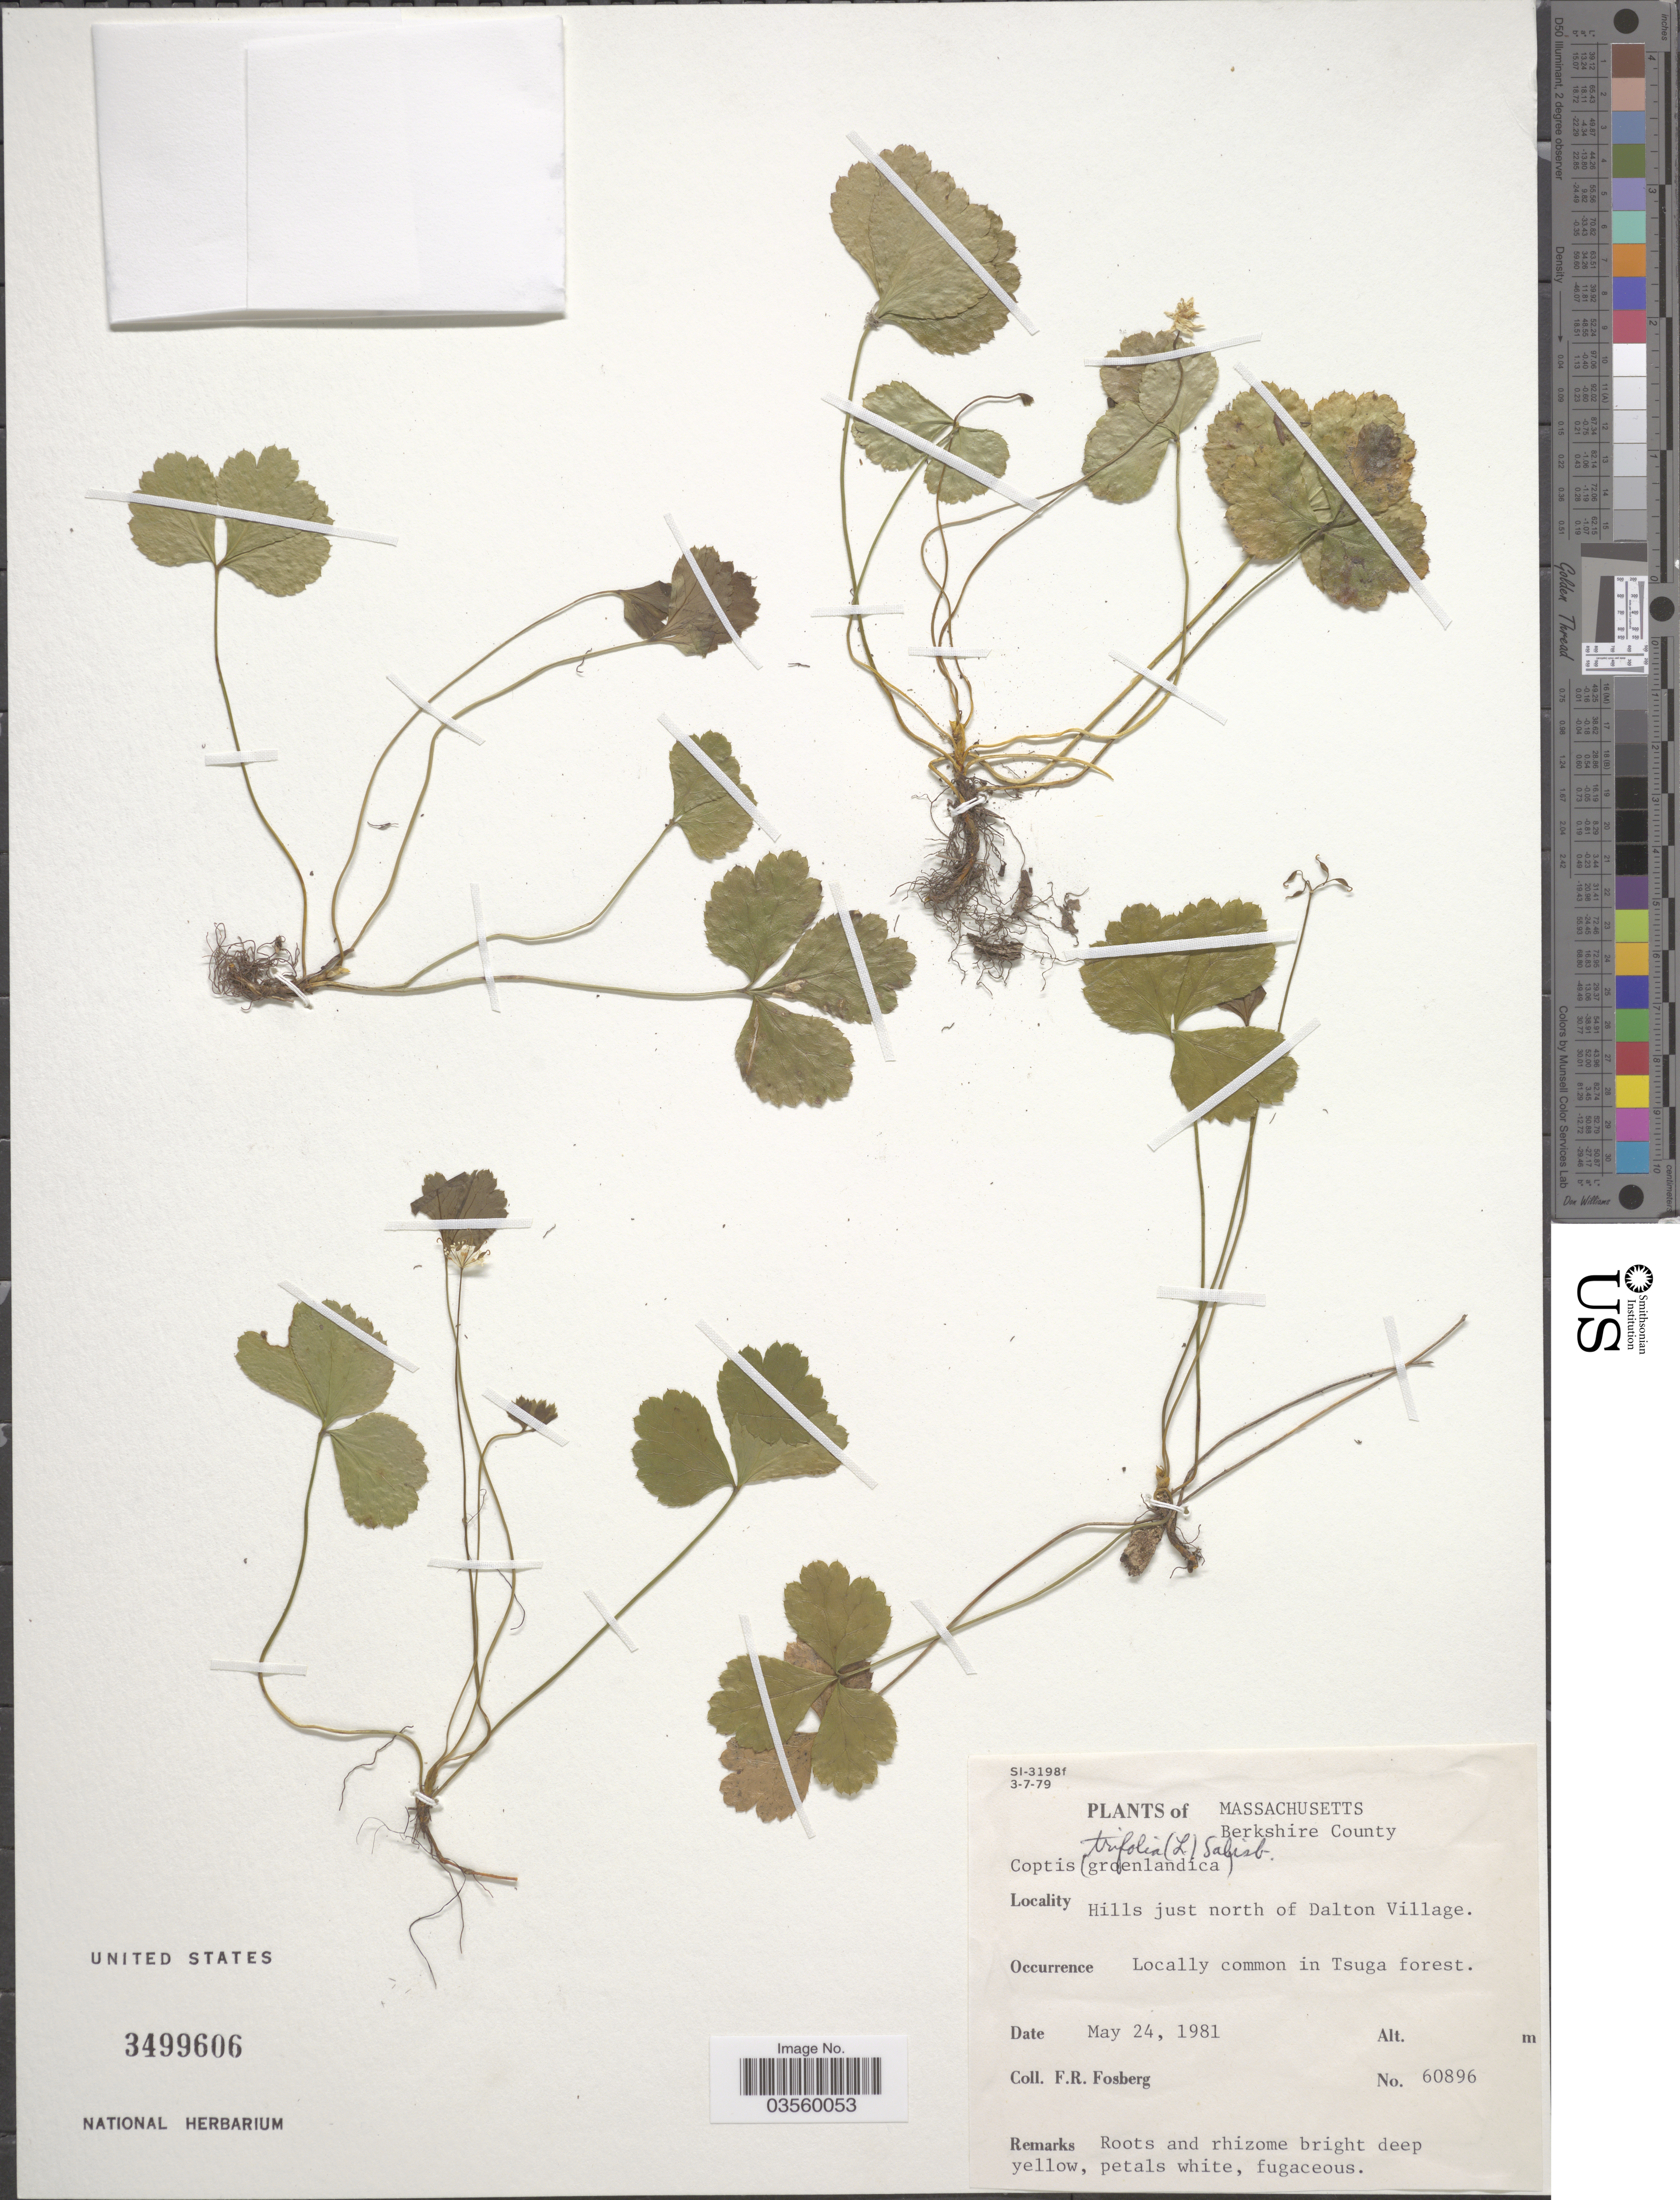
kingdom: Plantae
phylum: Tracheophyta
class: Magnoliopsida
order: Ranunculales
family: Ranunculaceae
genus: Coptis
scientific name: Coptis trifolia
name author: (L.) Salisb.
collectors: F. R. Fosberg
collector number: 60896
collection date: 1981-05-24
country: United States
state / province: Massachusetts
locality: Berkshire County. Hills just north of Dalton Village. Tsuga forest.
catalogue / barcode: US 3499606